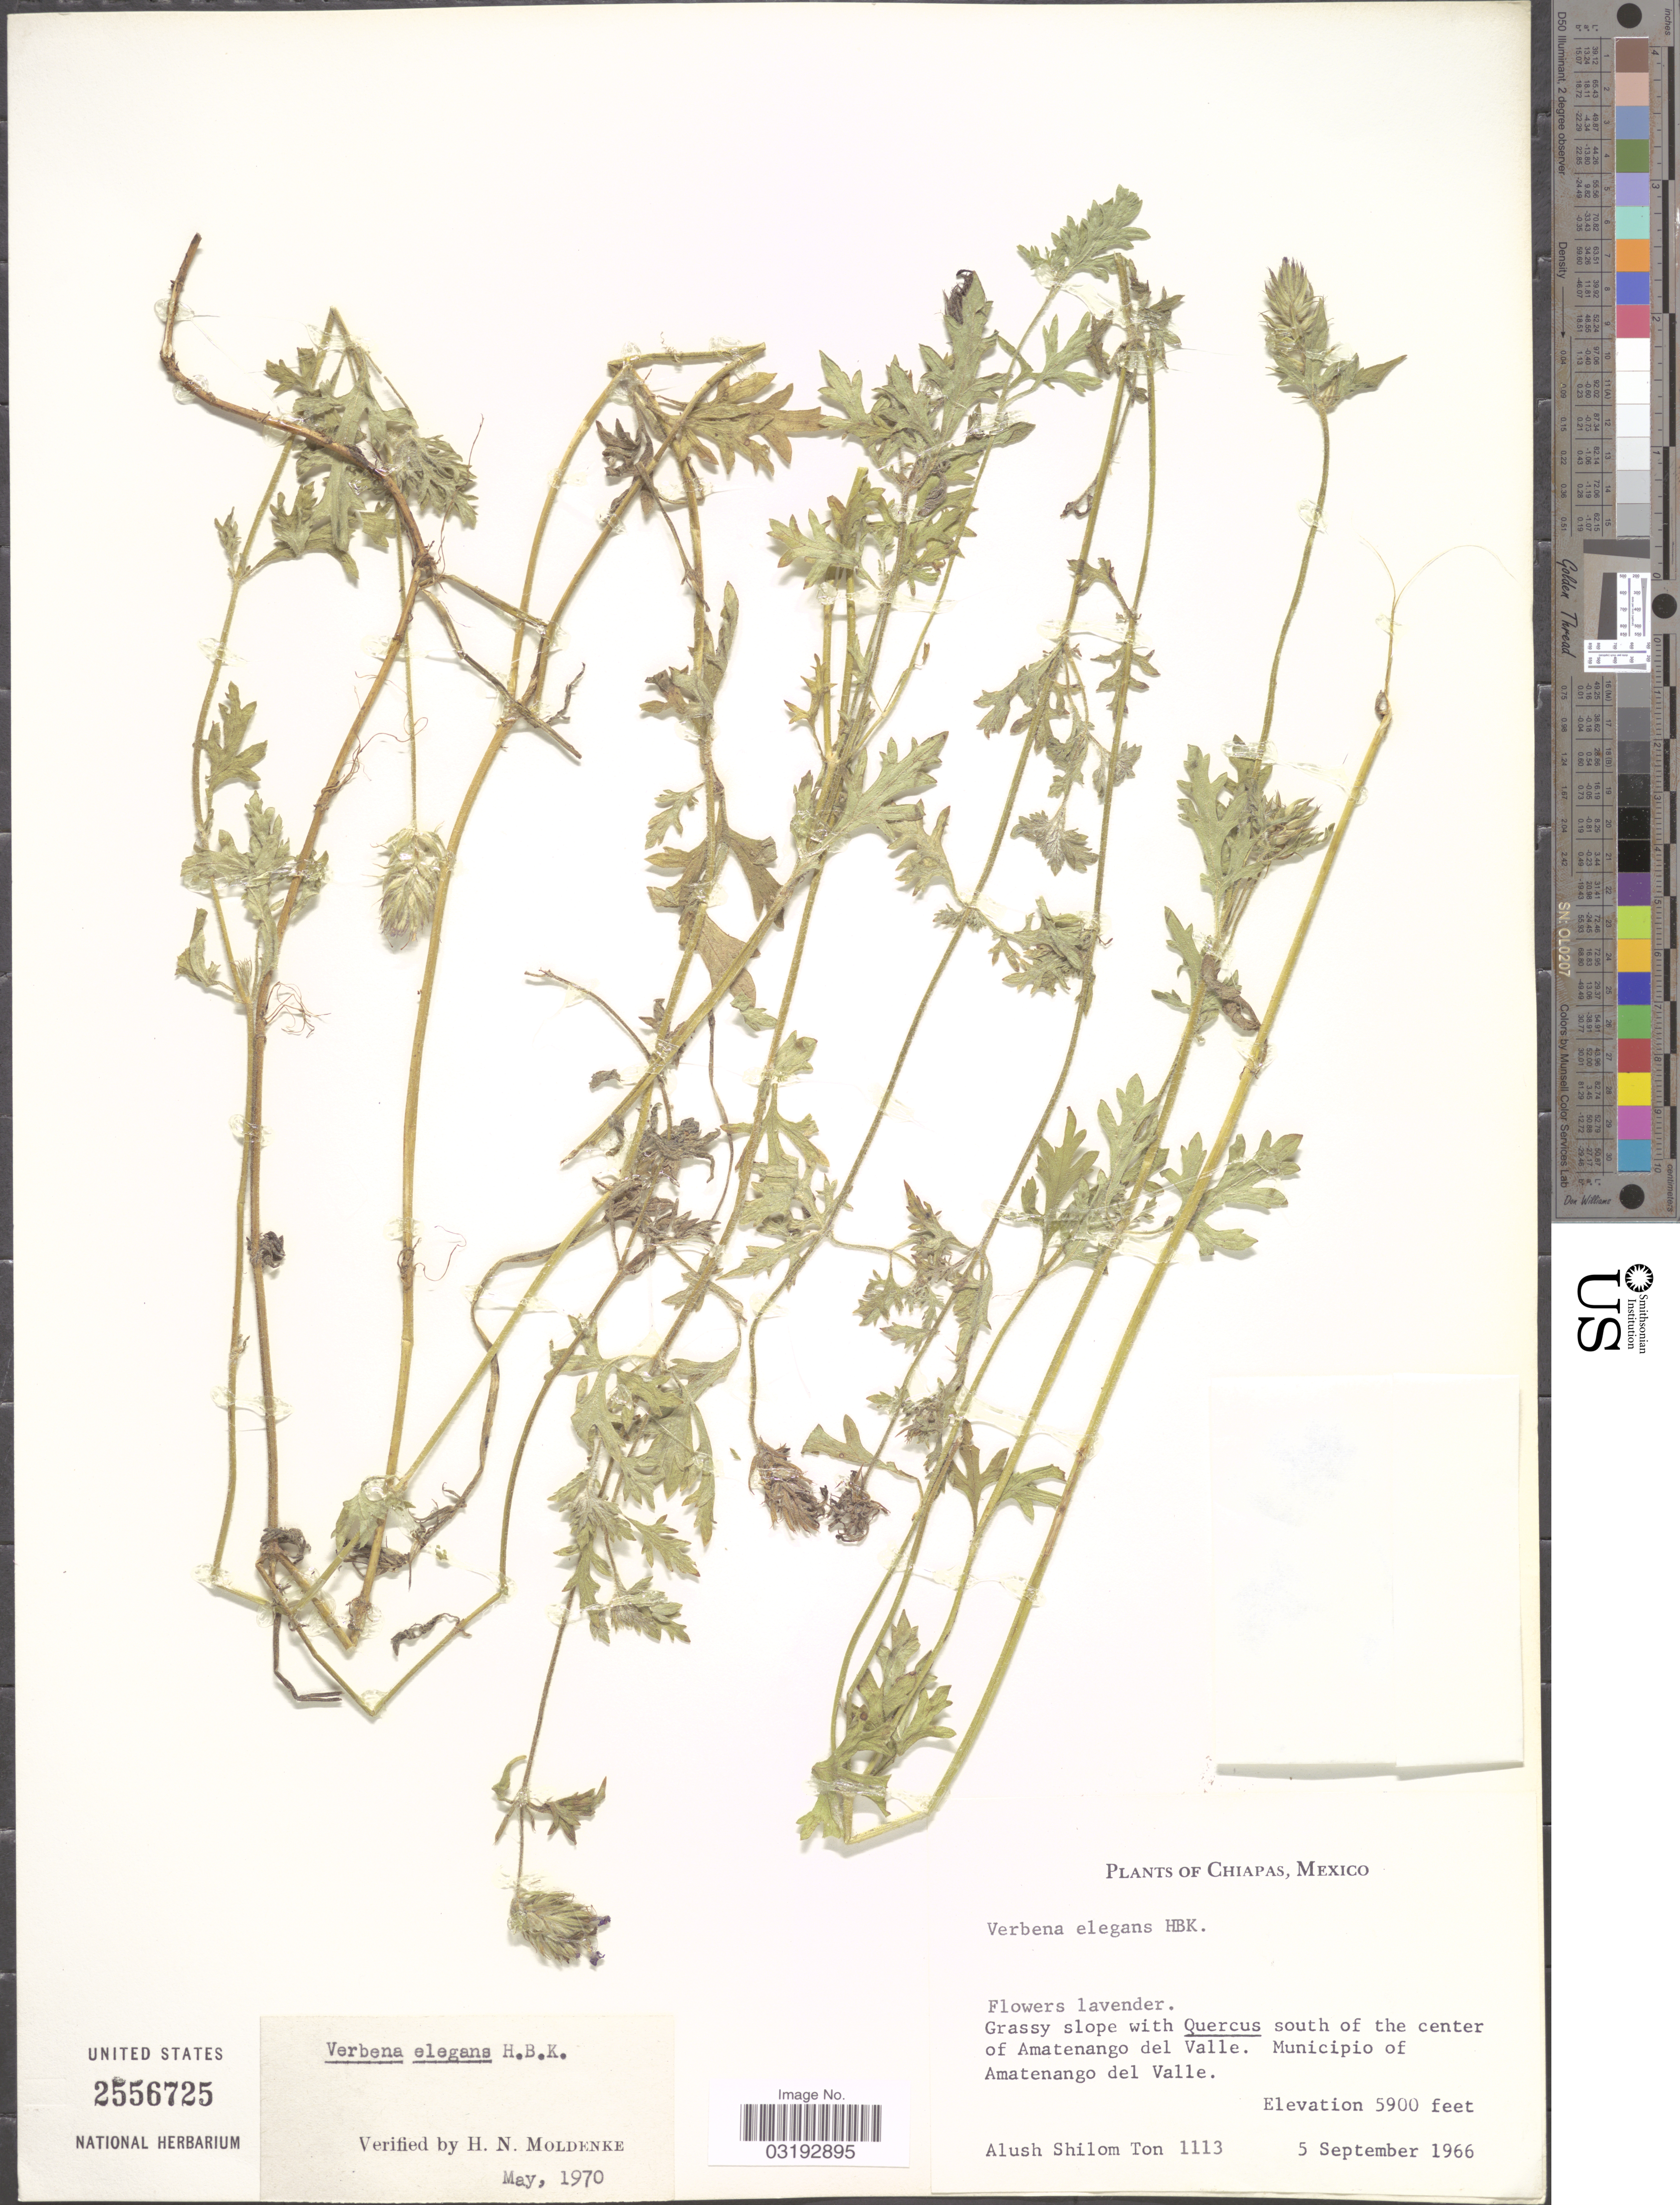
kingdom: Plantae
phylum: Tracheophyta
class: Magnoliopsida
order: Lamiales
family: Verbenaceae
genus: Verbena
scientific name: Verbena elegans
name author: Kunth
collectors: A. M. Ton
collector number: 1113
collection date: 1966-09-05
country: Mexico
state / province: Chiapas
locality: Grassy slope with Quercus south of the center of Amatenango de Valle. Municipio of Amatenango del Valle.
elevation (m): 1798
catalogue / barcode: US 2556725